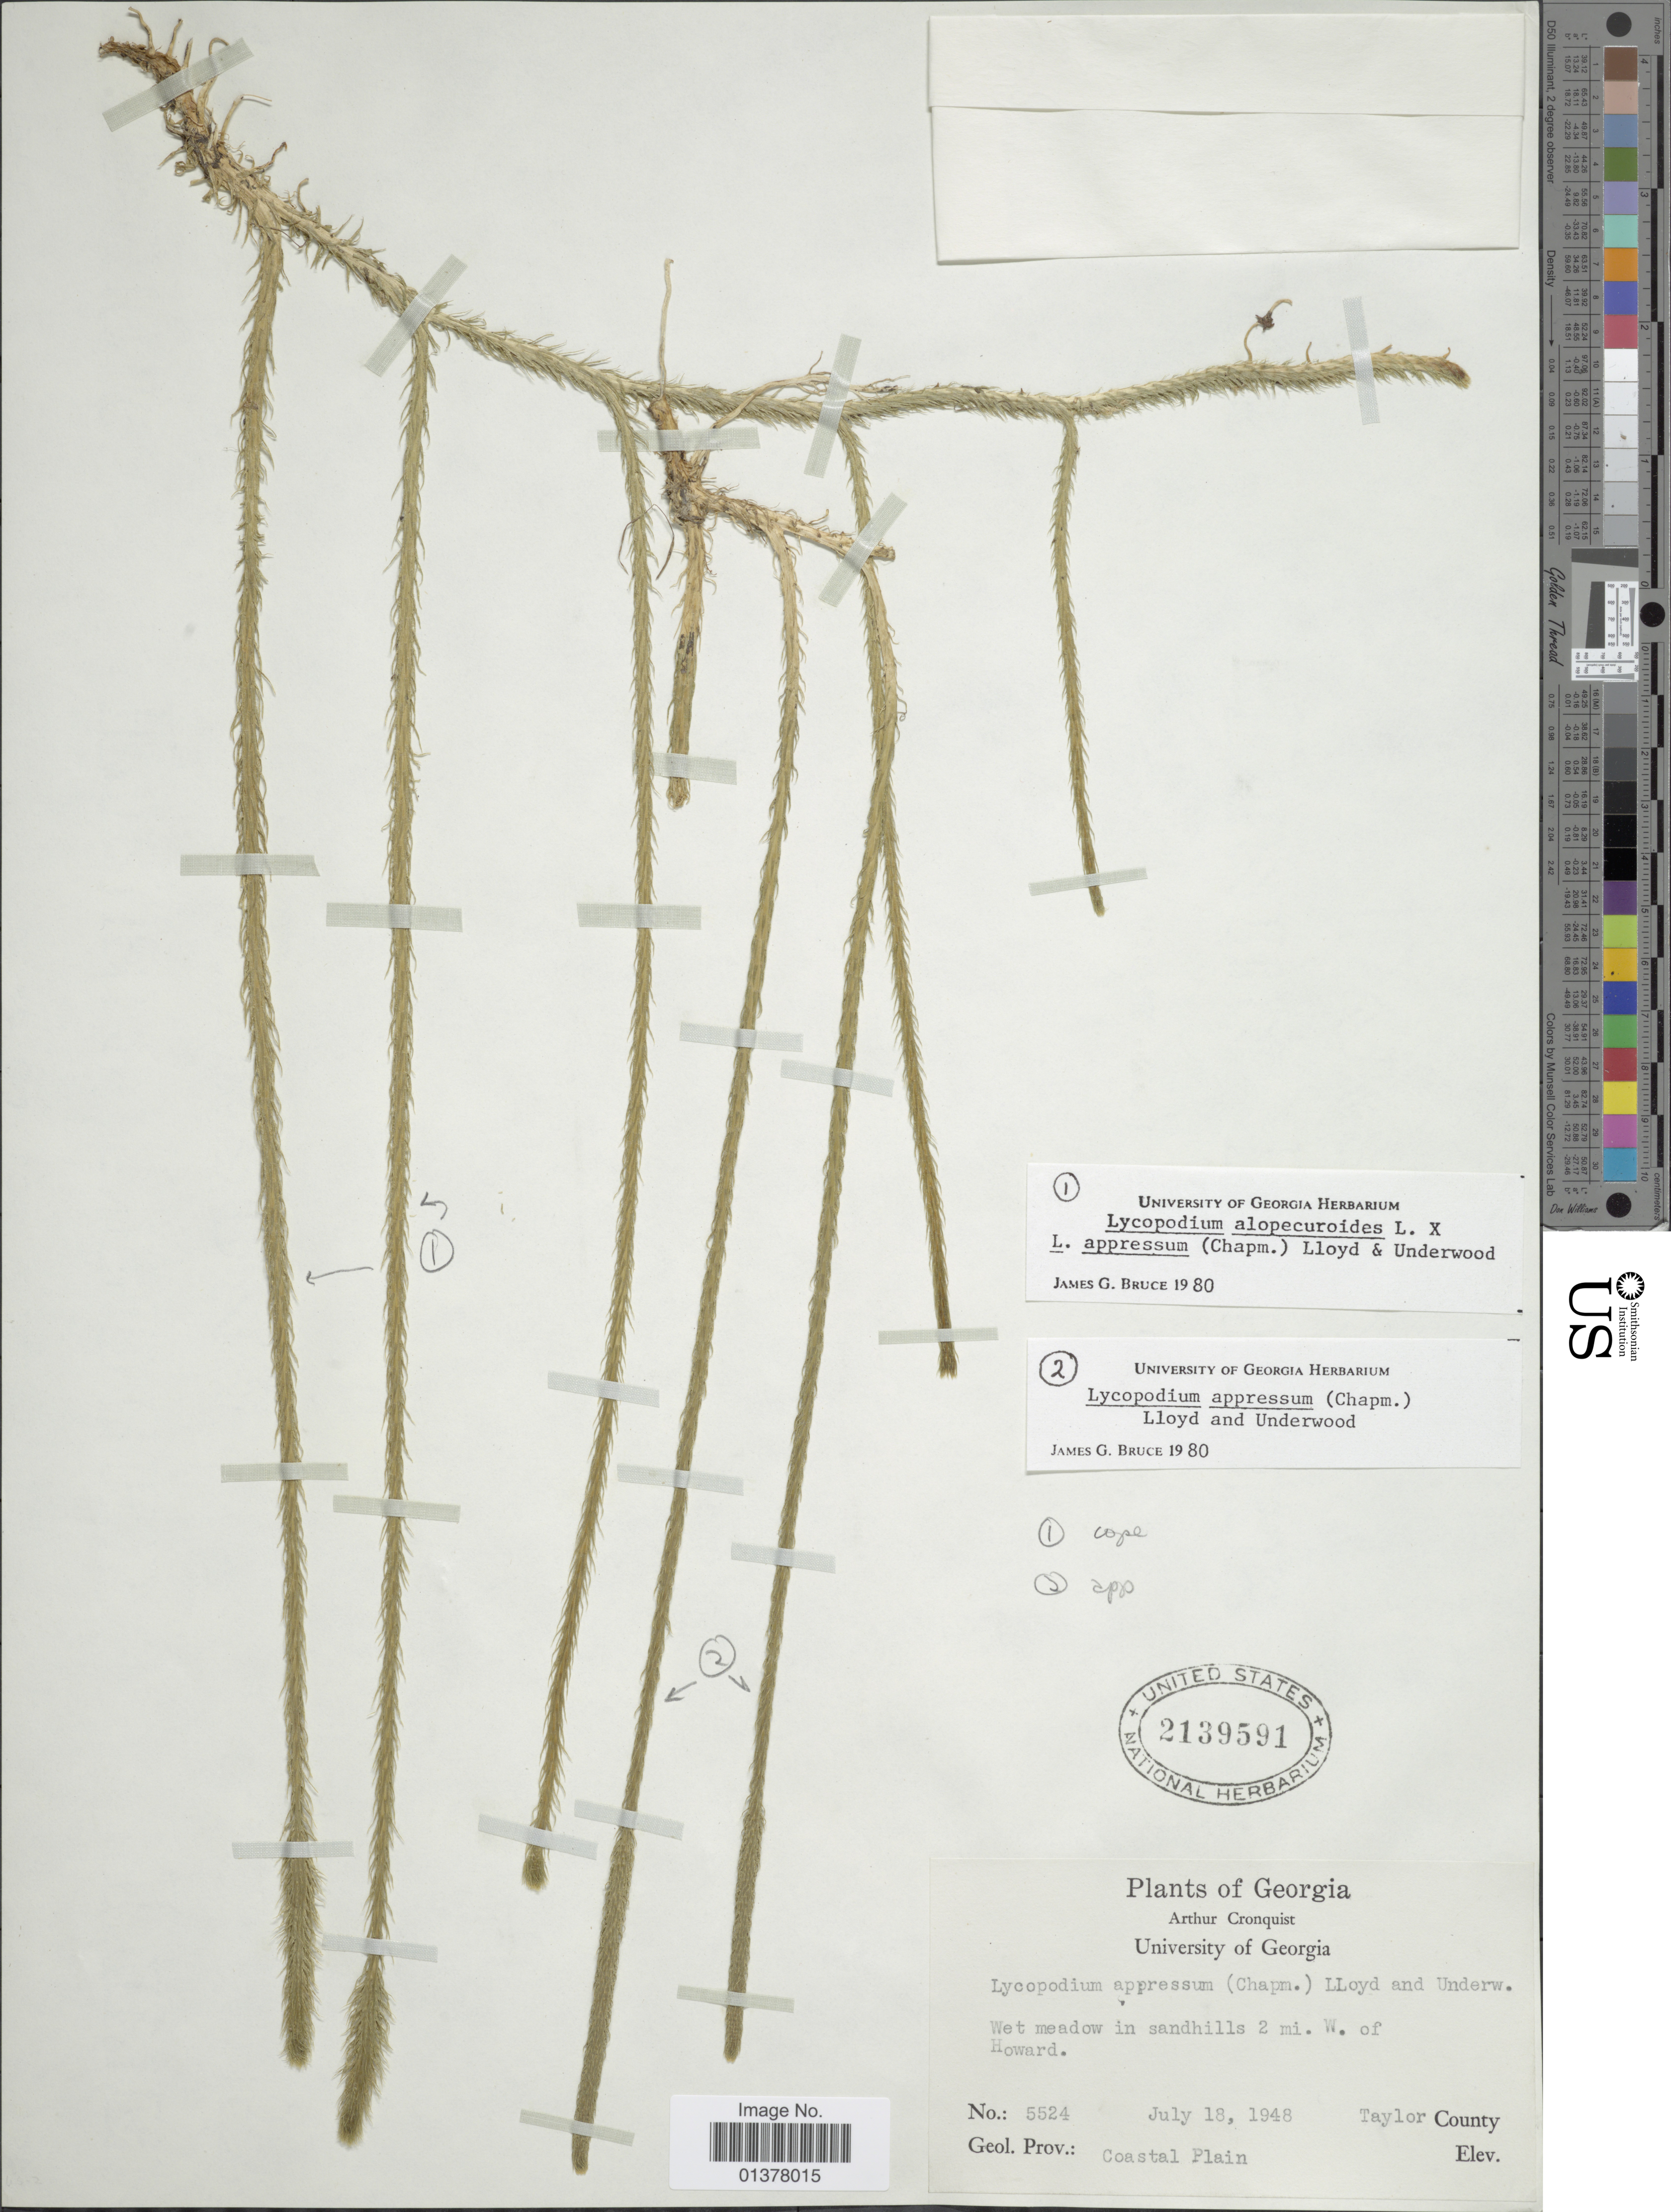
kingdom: Plantae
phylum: Tracheophyta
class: Lycopodiopsida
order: Lycopodiales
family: Lycopodiaceae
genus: Lycopodiella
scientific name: Lycopodiella alopecuroides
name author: (L.) Cranfill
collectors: A. J. Cronquist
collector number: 5524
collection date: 1948-07-18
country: United States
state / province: Georgia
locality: Wet meadow in sandhills 2mi. W of Howard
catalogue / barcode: US 2139591